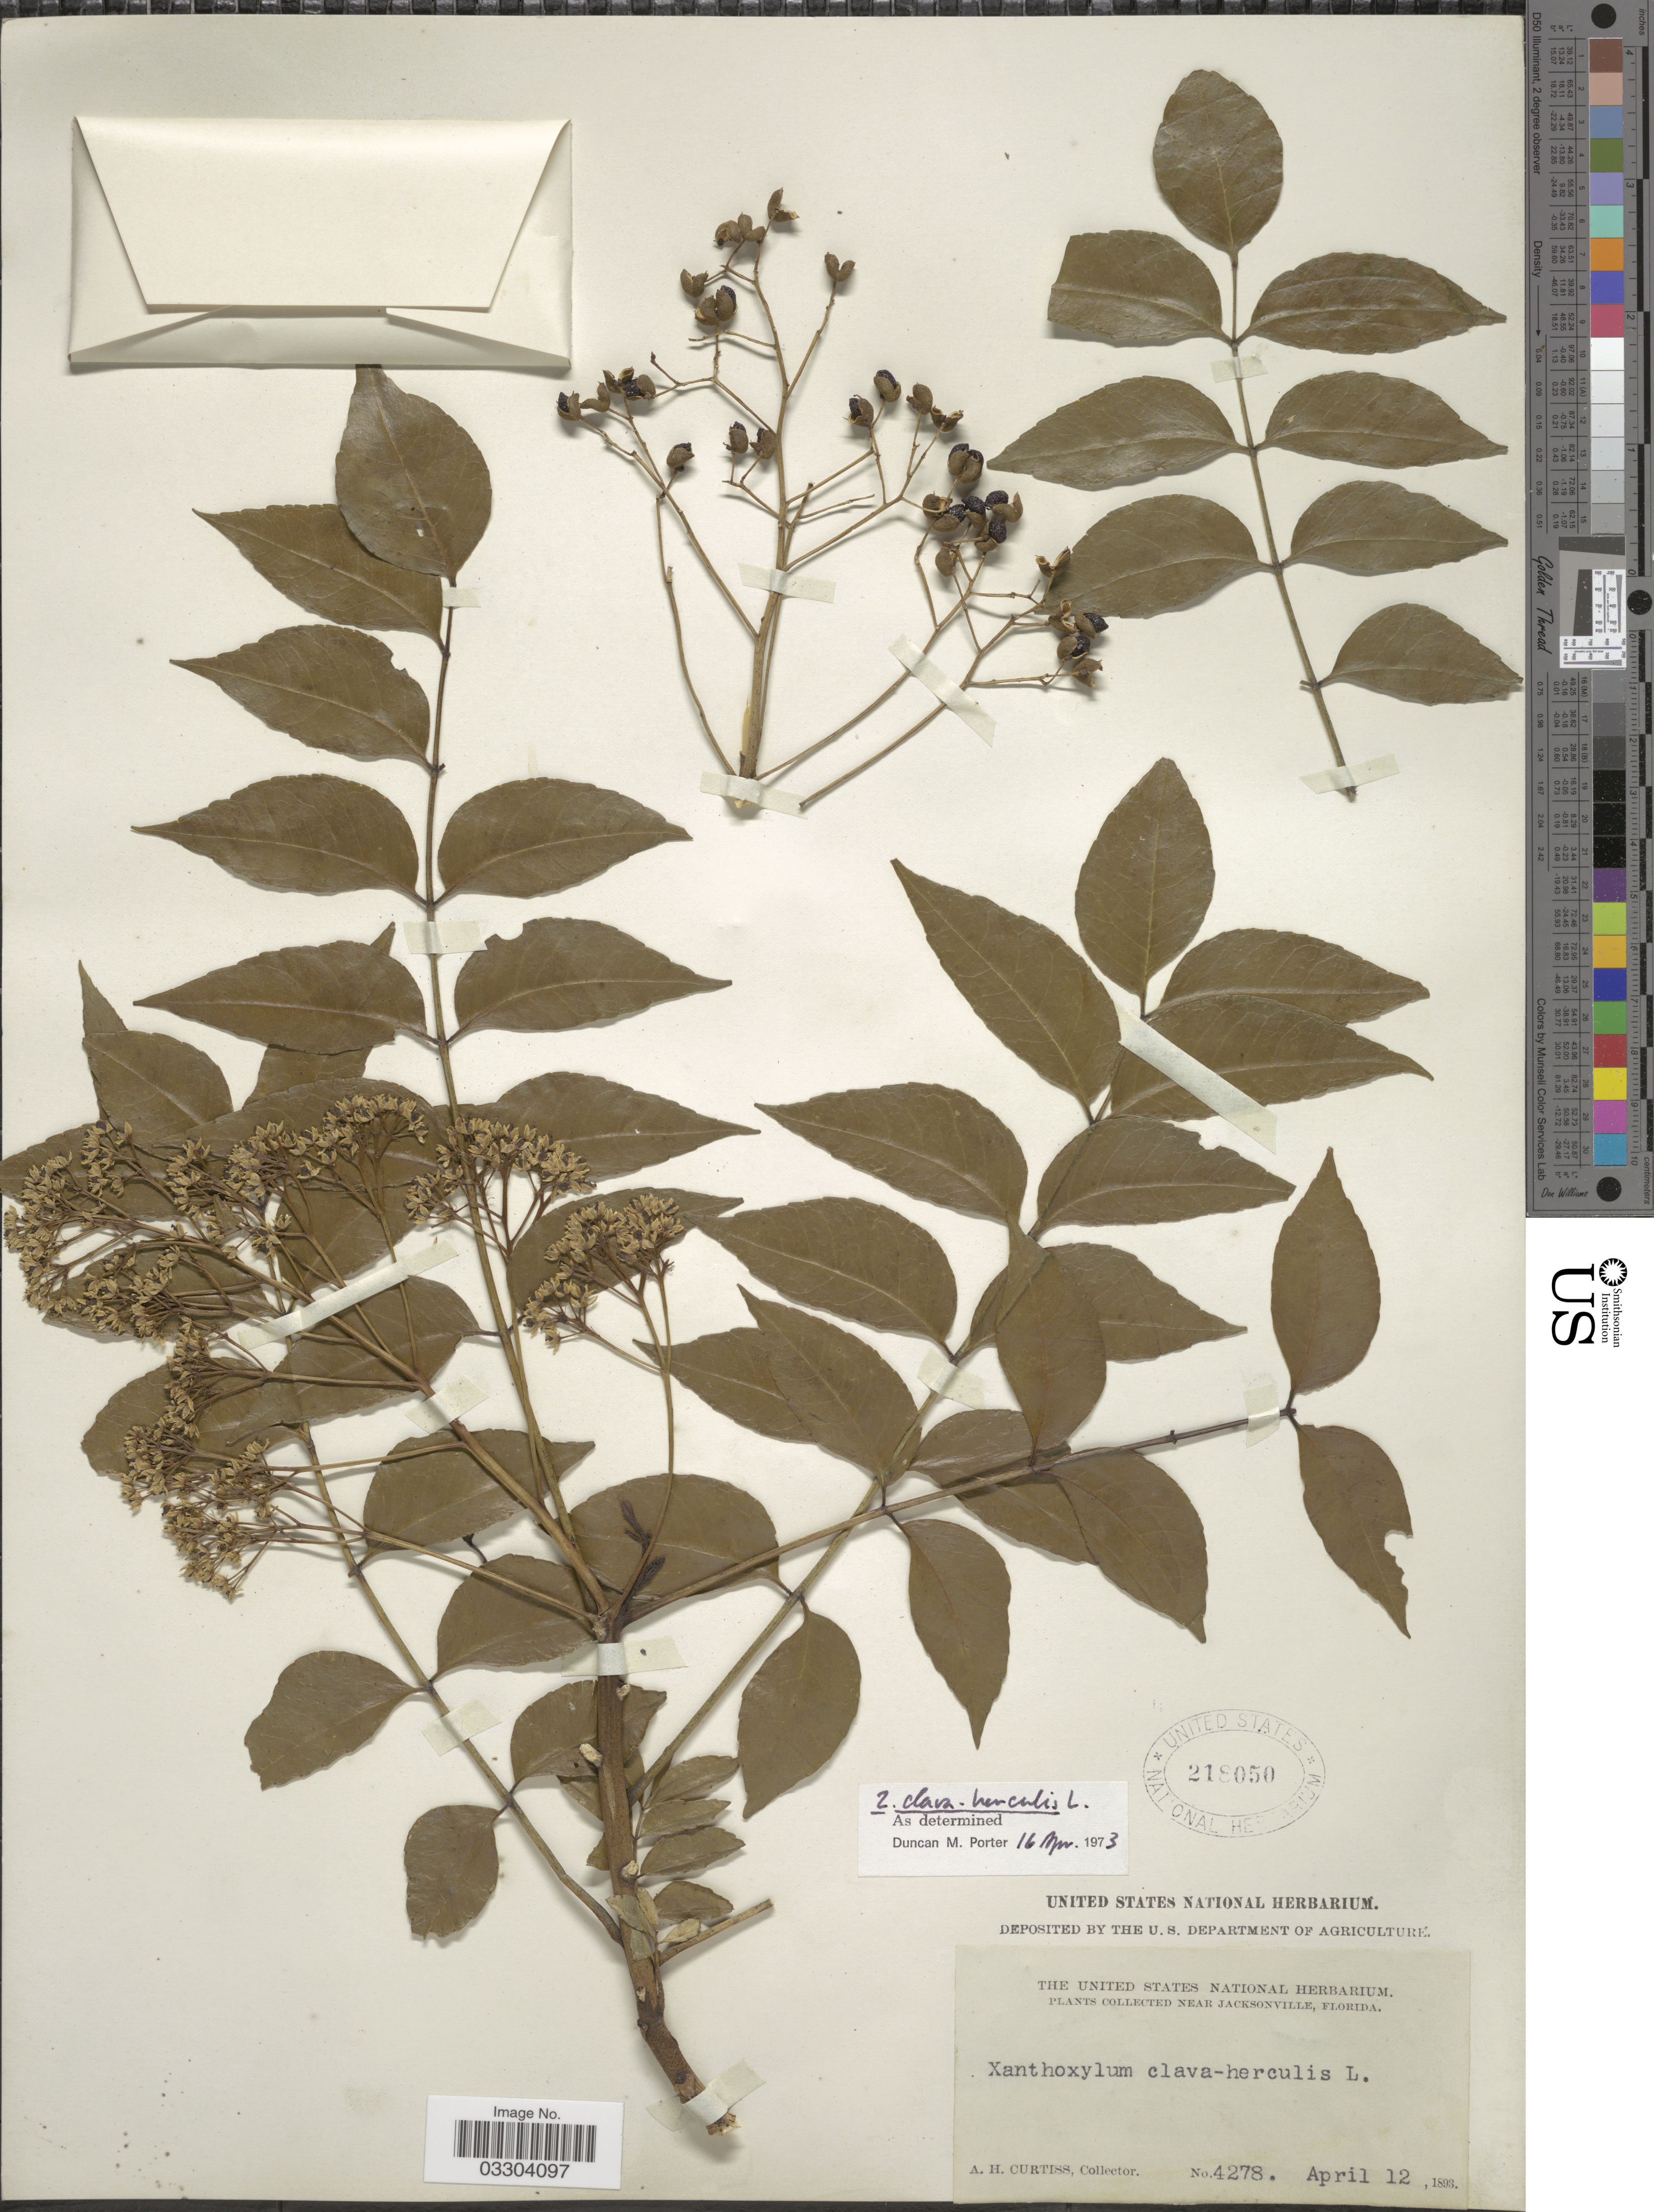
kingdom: Plantae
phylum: Tracheophyta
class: Magnoliopsida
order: Sapindales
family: Rutaceae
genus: Zanthoxylum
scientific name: Zanthoxylum clava-herculis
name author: L.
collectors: A. H. Curtiss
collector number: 4278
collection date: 1893-04-12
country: United States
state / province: Florida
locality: Near Jacksonville.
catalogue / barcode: US 218050